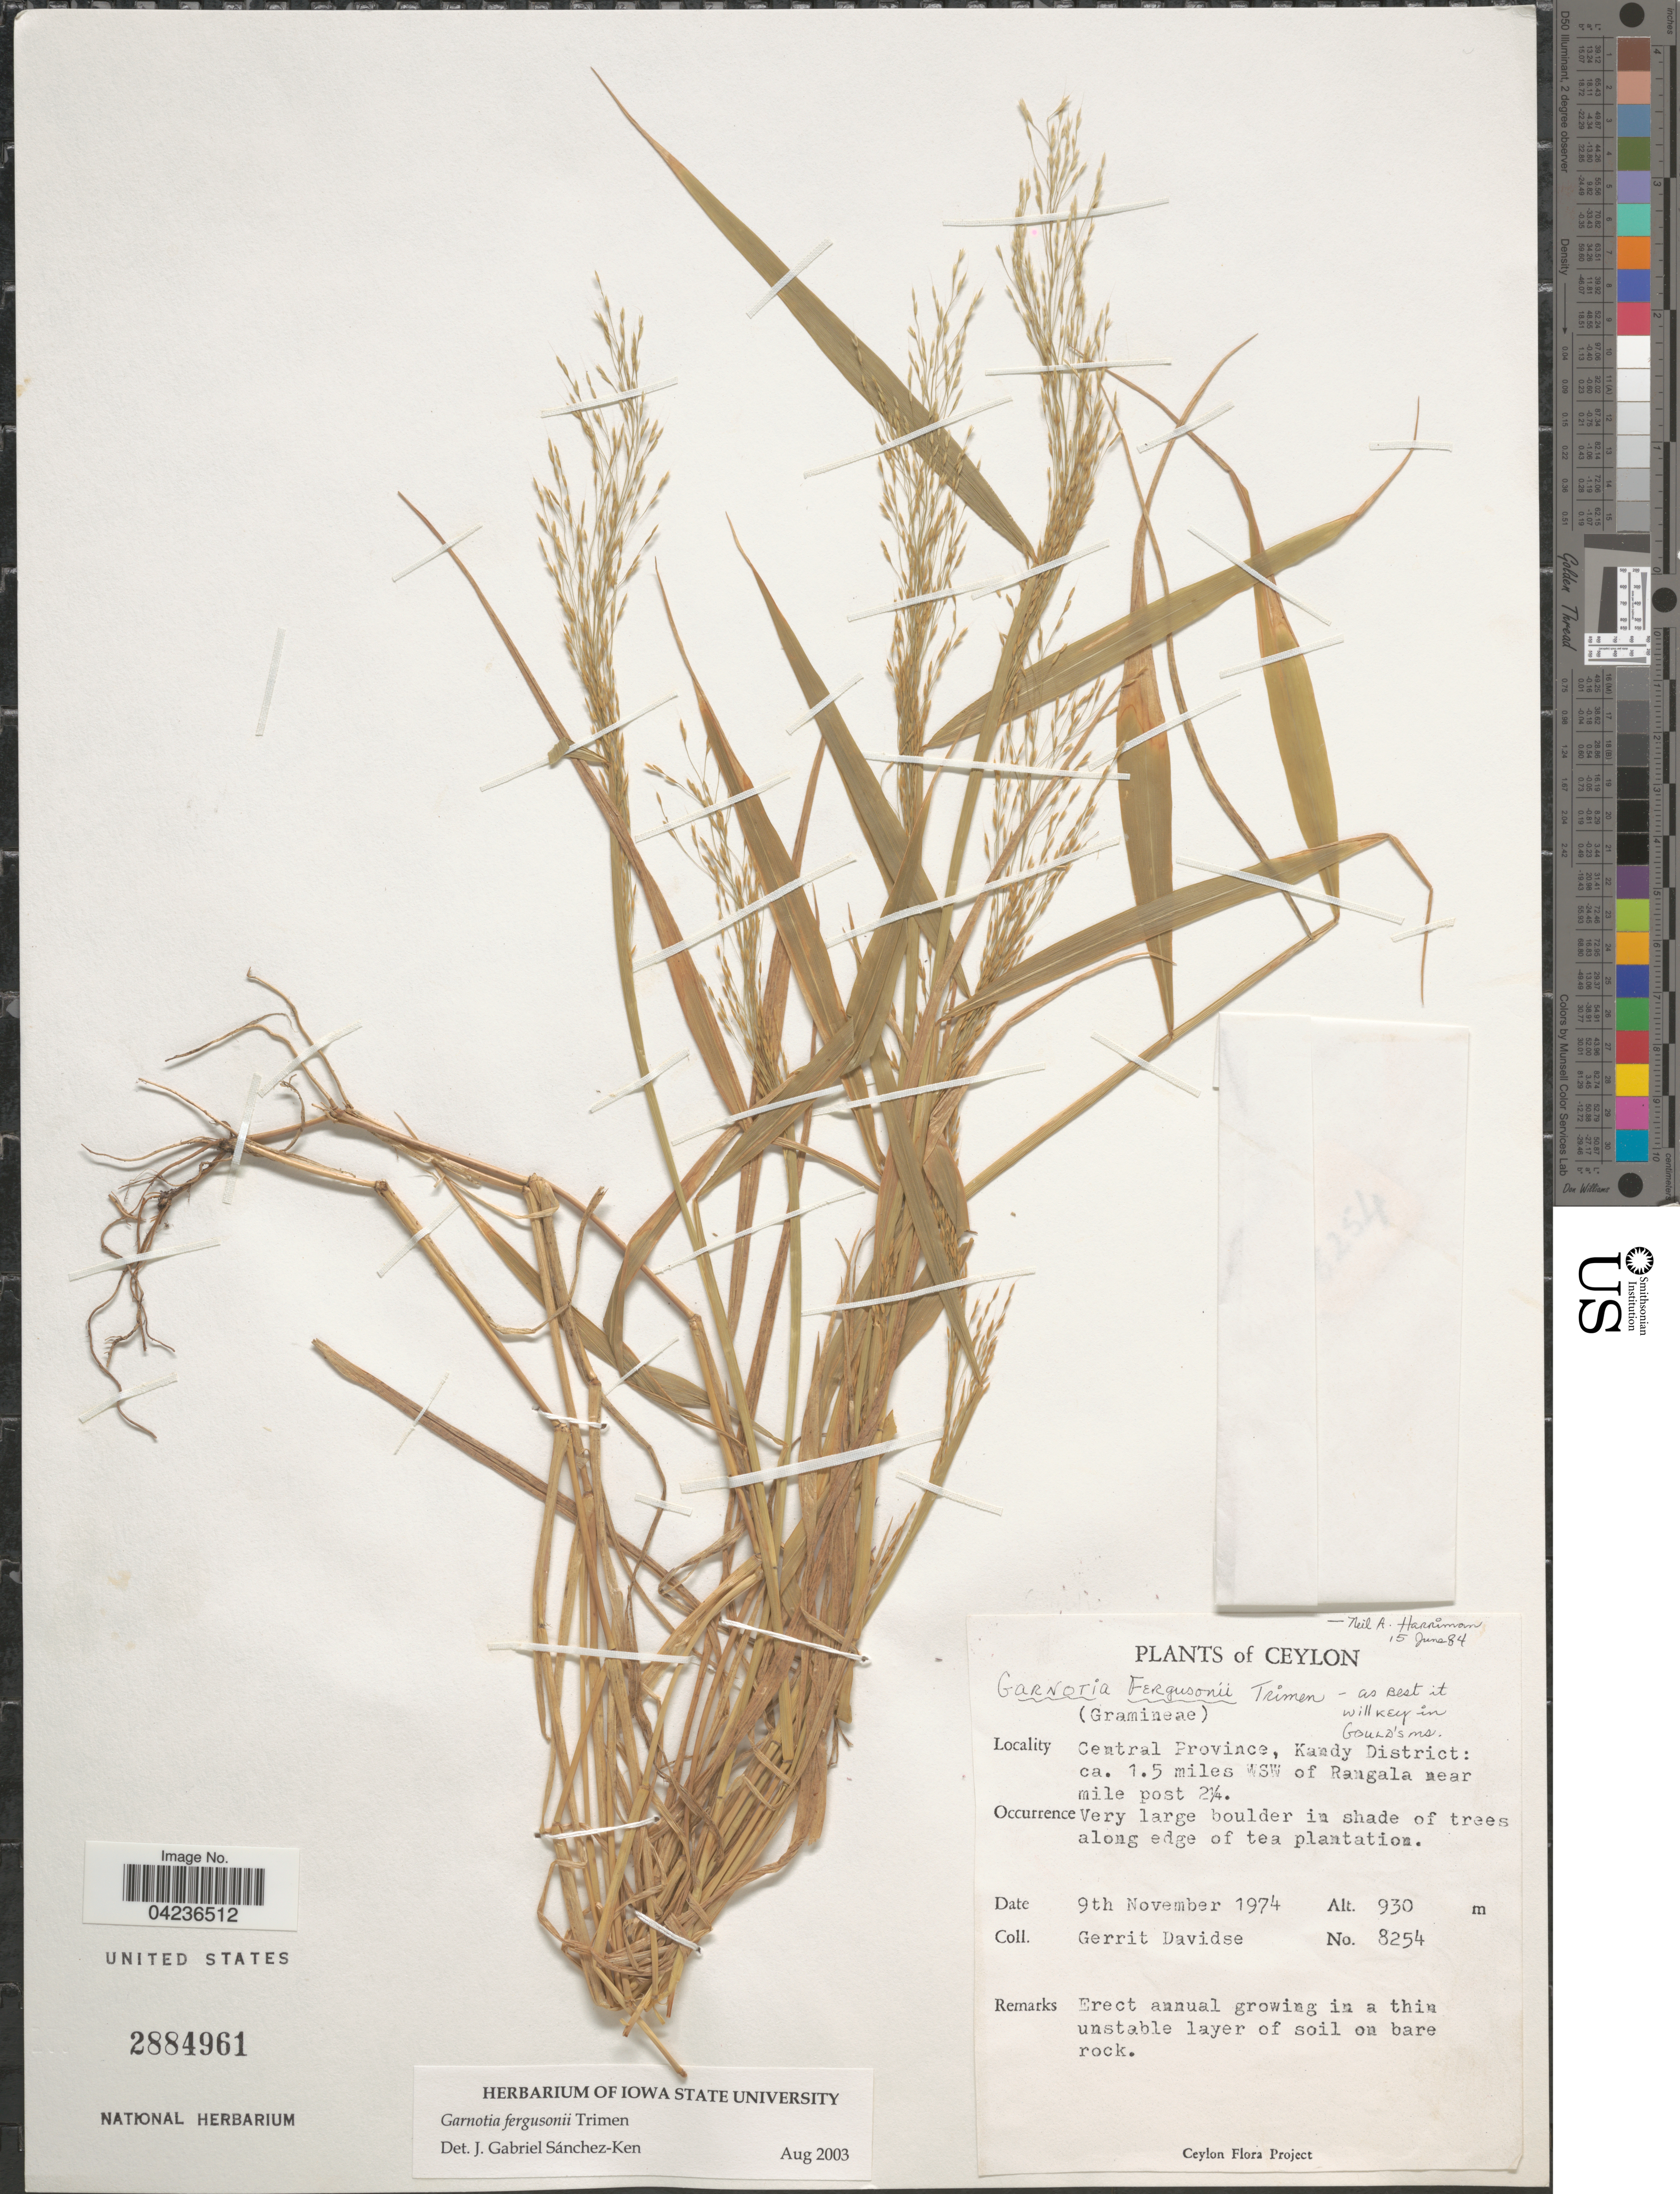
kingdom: Plantae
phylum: Tracheophyta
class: Liliopsida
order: Poales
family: Poaceae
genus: Garnotia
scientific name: Garnotia fergusonii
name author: Trimen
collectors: G. Davidse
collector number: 8254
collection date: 1974-11-09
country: Sri Lanka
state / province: Central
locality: Ceylon. Kandy District: ca. 1.5 miles SW of Rangala near mile post 2¼.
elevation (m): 930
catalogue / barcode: US 2884961